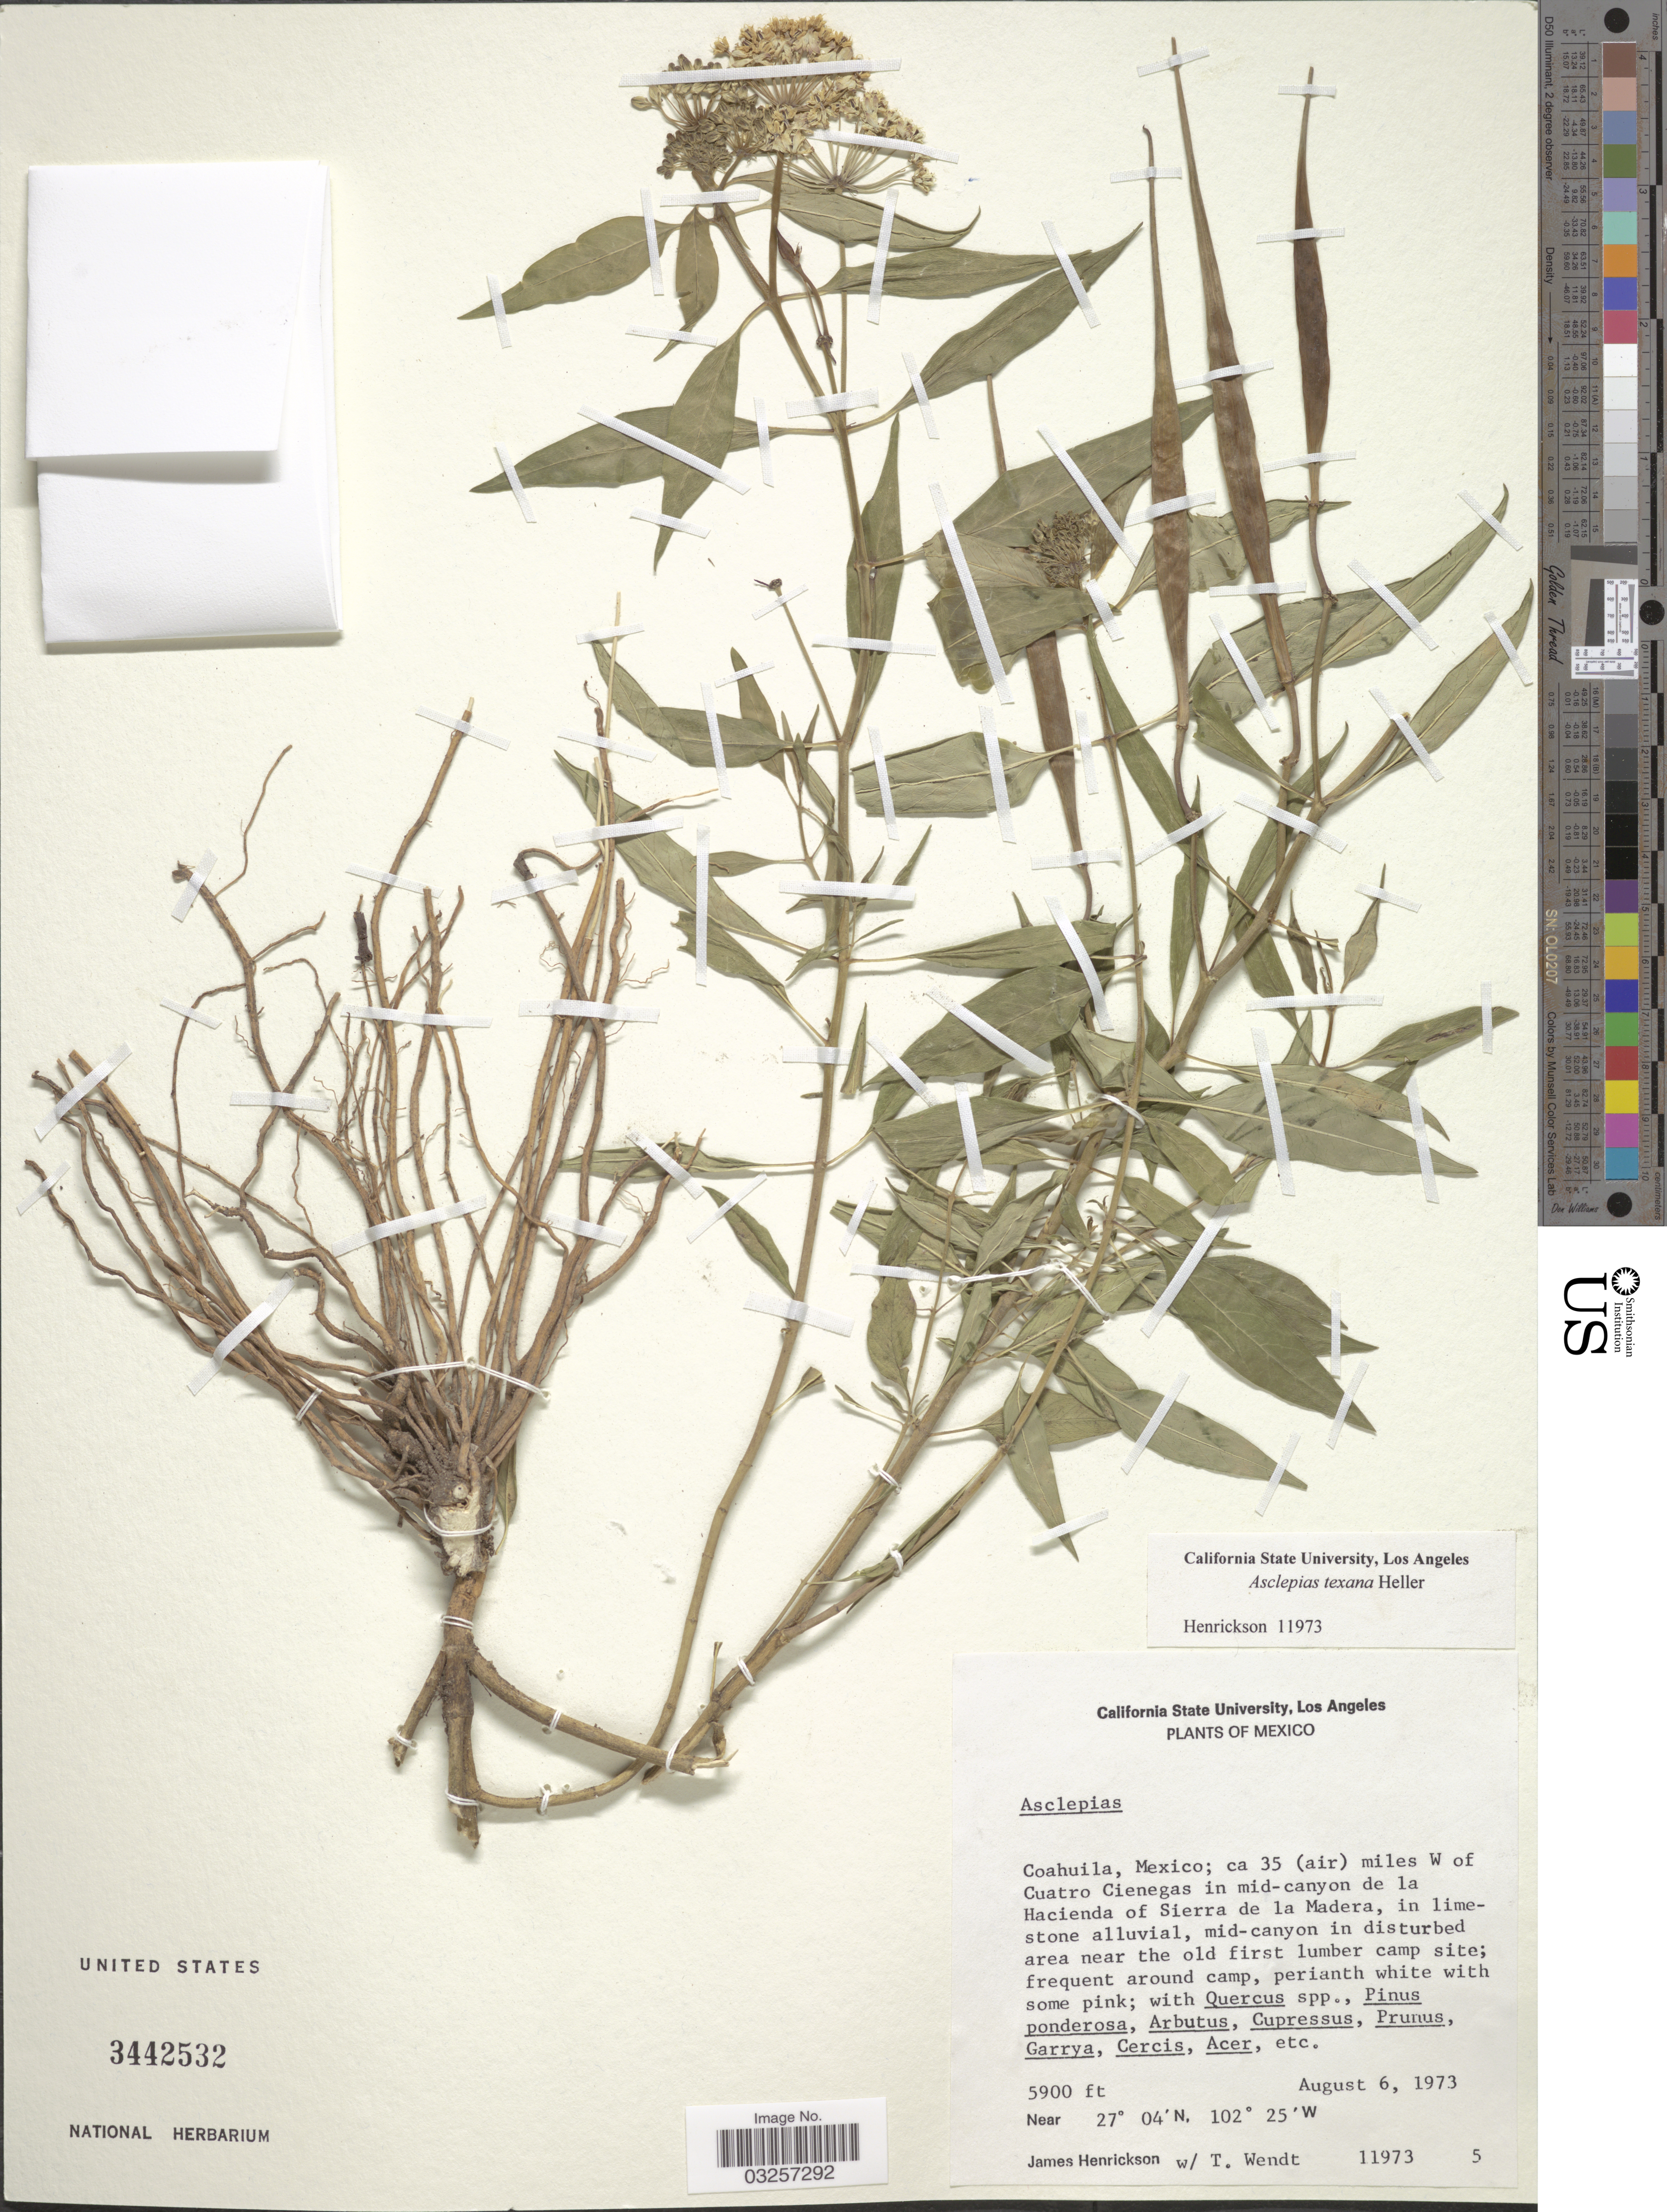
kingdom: Plantae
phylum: Tracheophyta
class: Magnoliopsida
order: Gentianales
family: Apocynaceae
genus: Asclepias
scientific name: Asclepias texana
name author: A. Heller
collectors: J. Henrickson & T. L. Wendt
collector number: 11973/ 5?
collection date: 1973-08-06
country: Mexico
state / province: Coahuila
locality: Ca. 35 (air) miles W of Cuatro Cienegas in mid-canyon de la Hacienda of Sierra de la Madera.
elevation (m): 1798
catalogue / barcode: US 3442532